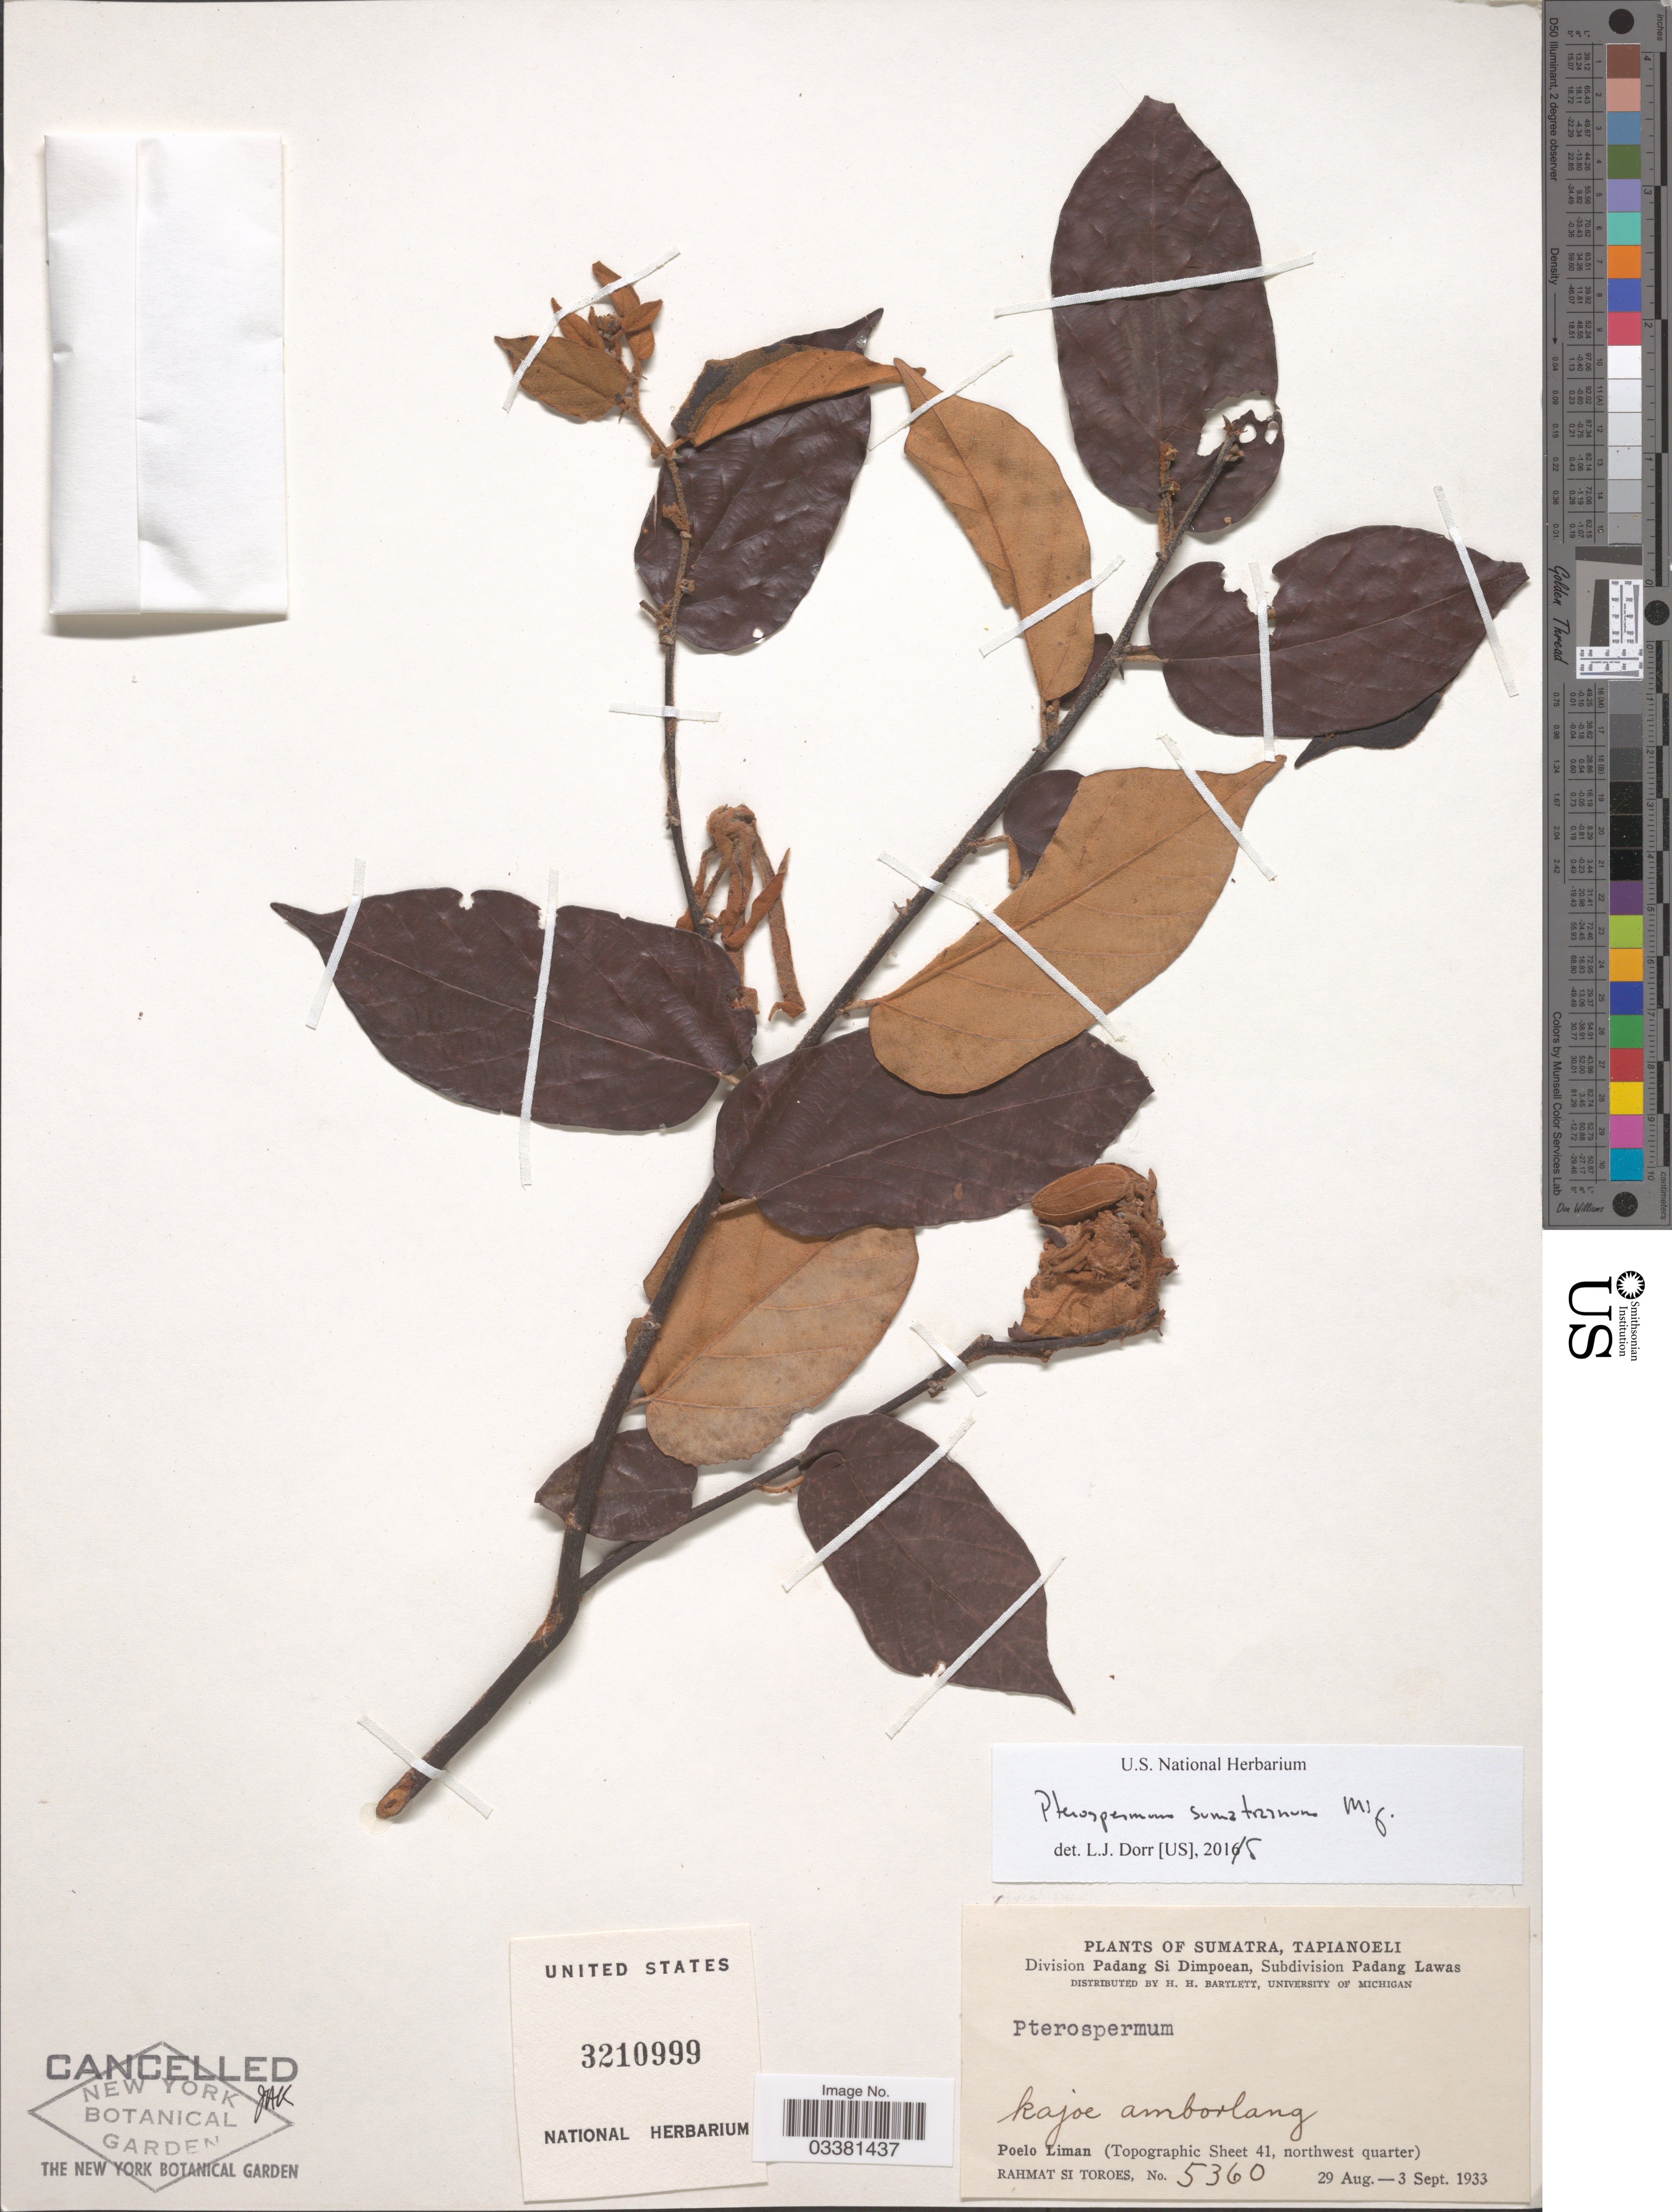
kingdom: Plantae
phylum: Tracheophyta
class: Magnoliopsida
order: Malvales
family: Malvaceae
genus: Pterospermum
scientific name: Pterospermum sumatranum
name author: Miq.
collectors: Rahmat Si Boeea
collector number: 5360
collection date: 1933-08-29/1933-09-03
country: Indonesia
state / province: Sumatra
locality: Tapianoeli. Division Padang Si Dimpoean, Subdivision Padang Lawas. Poelo Liman (Topographic Sheet 41, northwest quarter).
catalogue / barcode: US 3210999